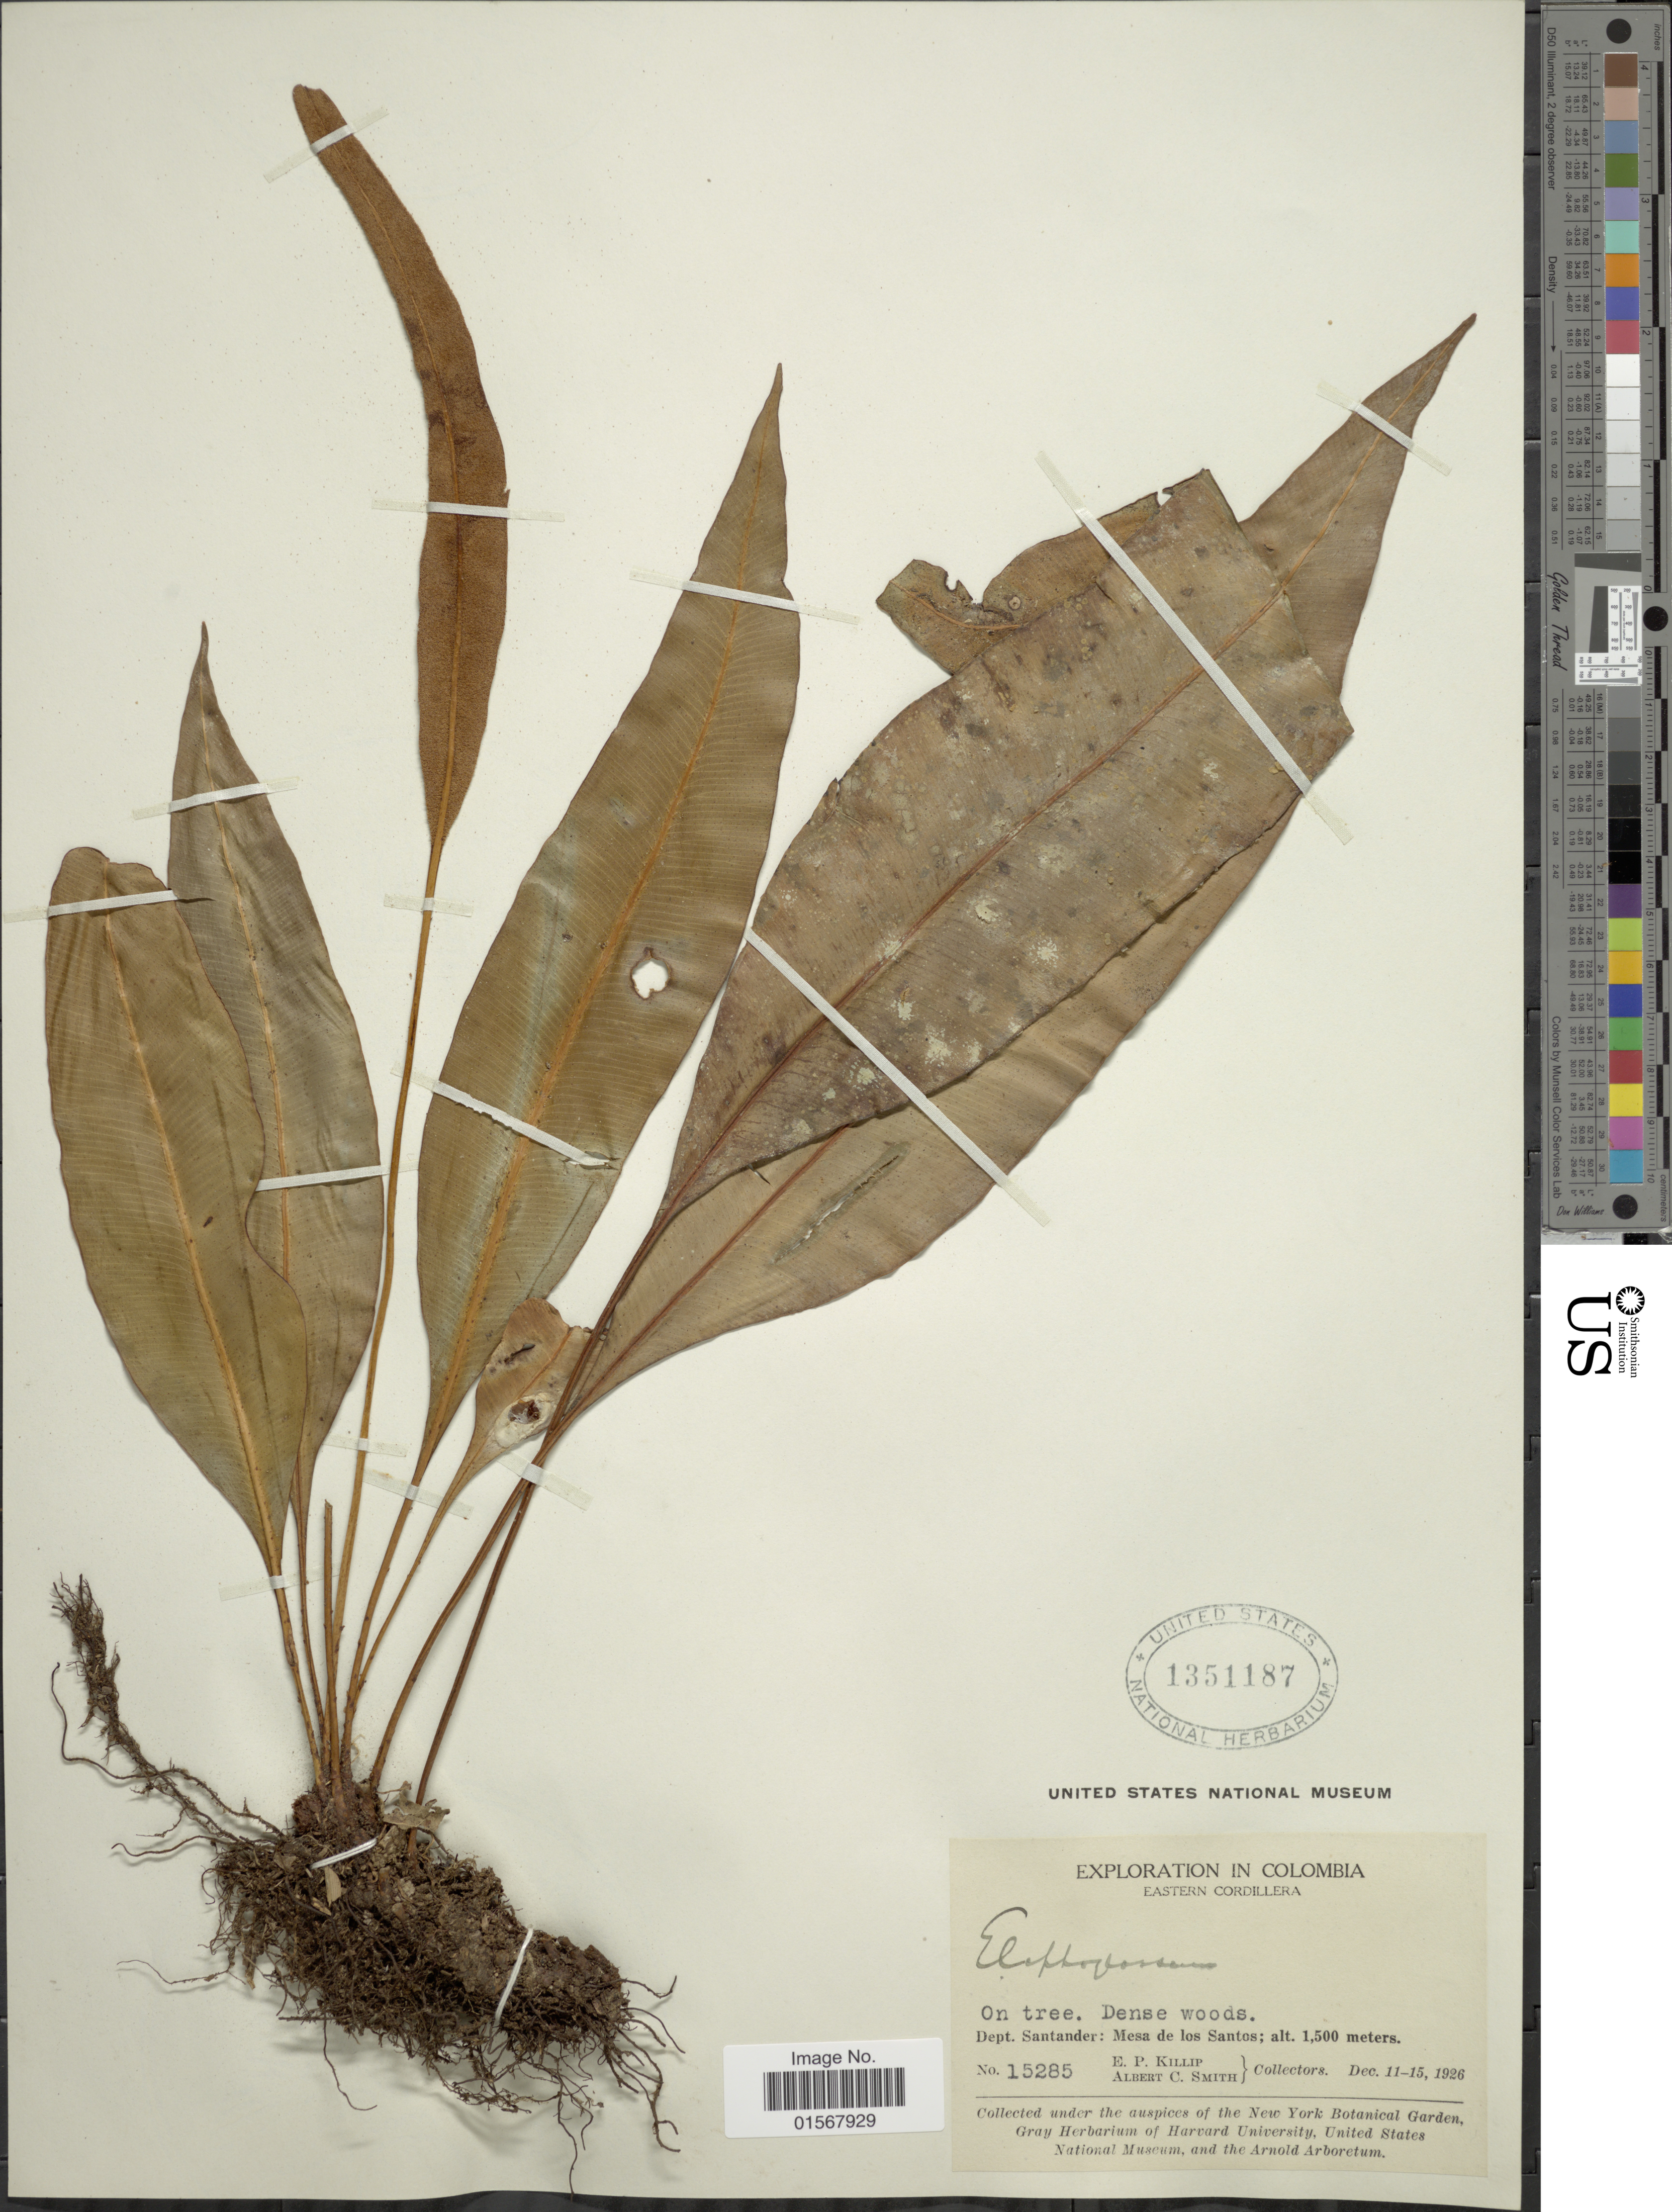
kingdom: Plantae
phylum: Tracheophyta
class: Polypodiopsida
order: Polypodiales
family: Dryopteridaceae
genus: Elaphoglossum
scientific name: Elaphoglossum sp.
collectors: E. P. Killip & A. C. Smith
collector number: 15285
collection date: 1926-12-11/1926-12-15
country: Colombia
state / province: Santander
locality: Dept. Santander: Mesa de Los Santos, Eastern Cordillera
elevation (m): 1500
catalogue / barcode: US 1351187